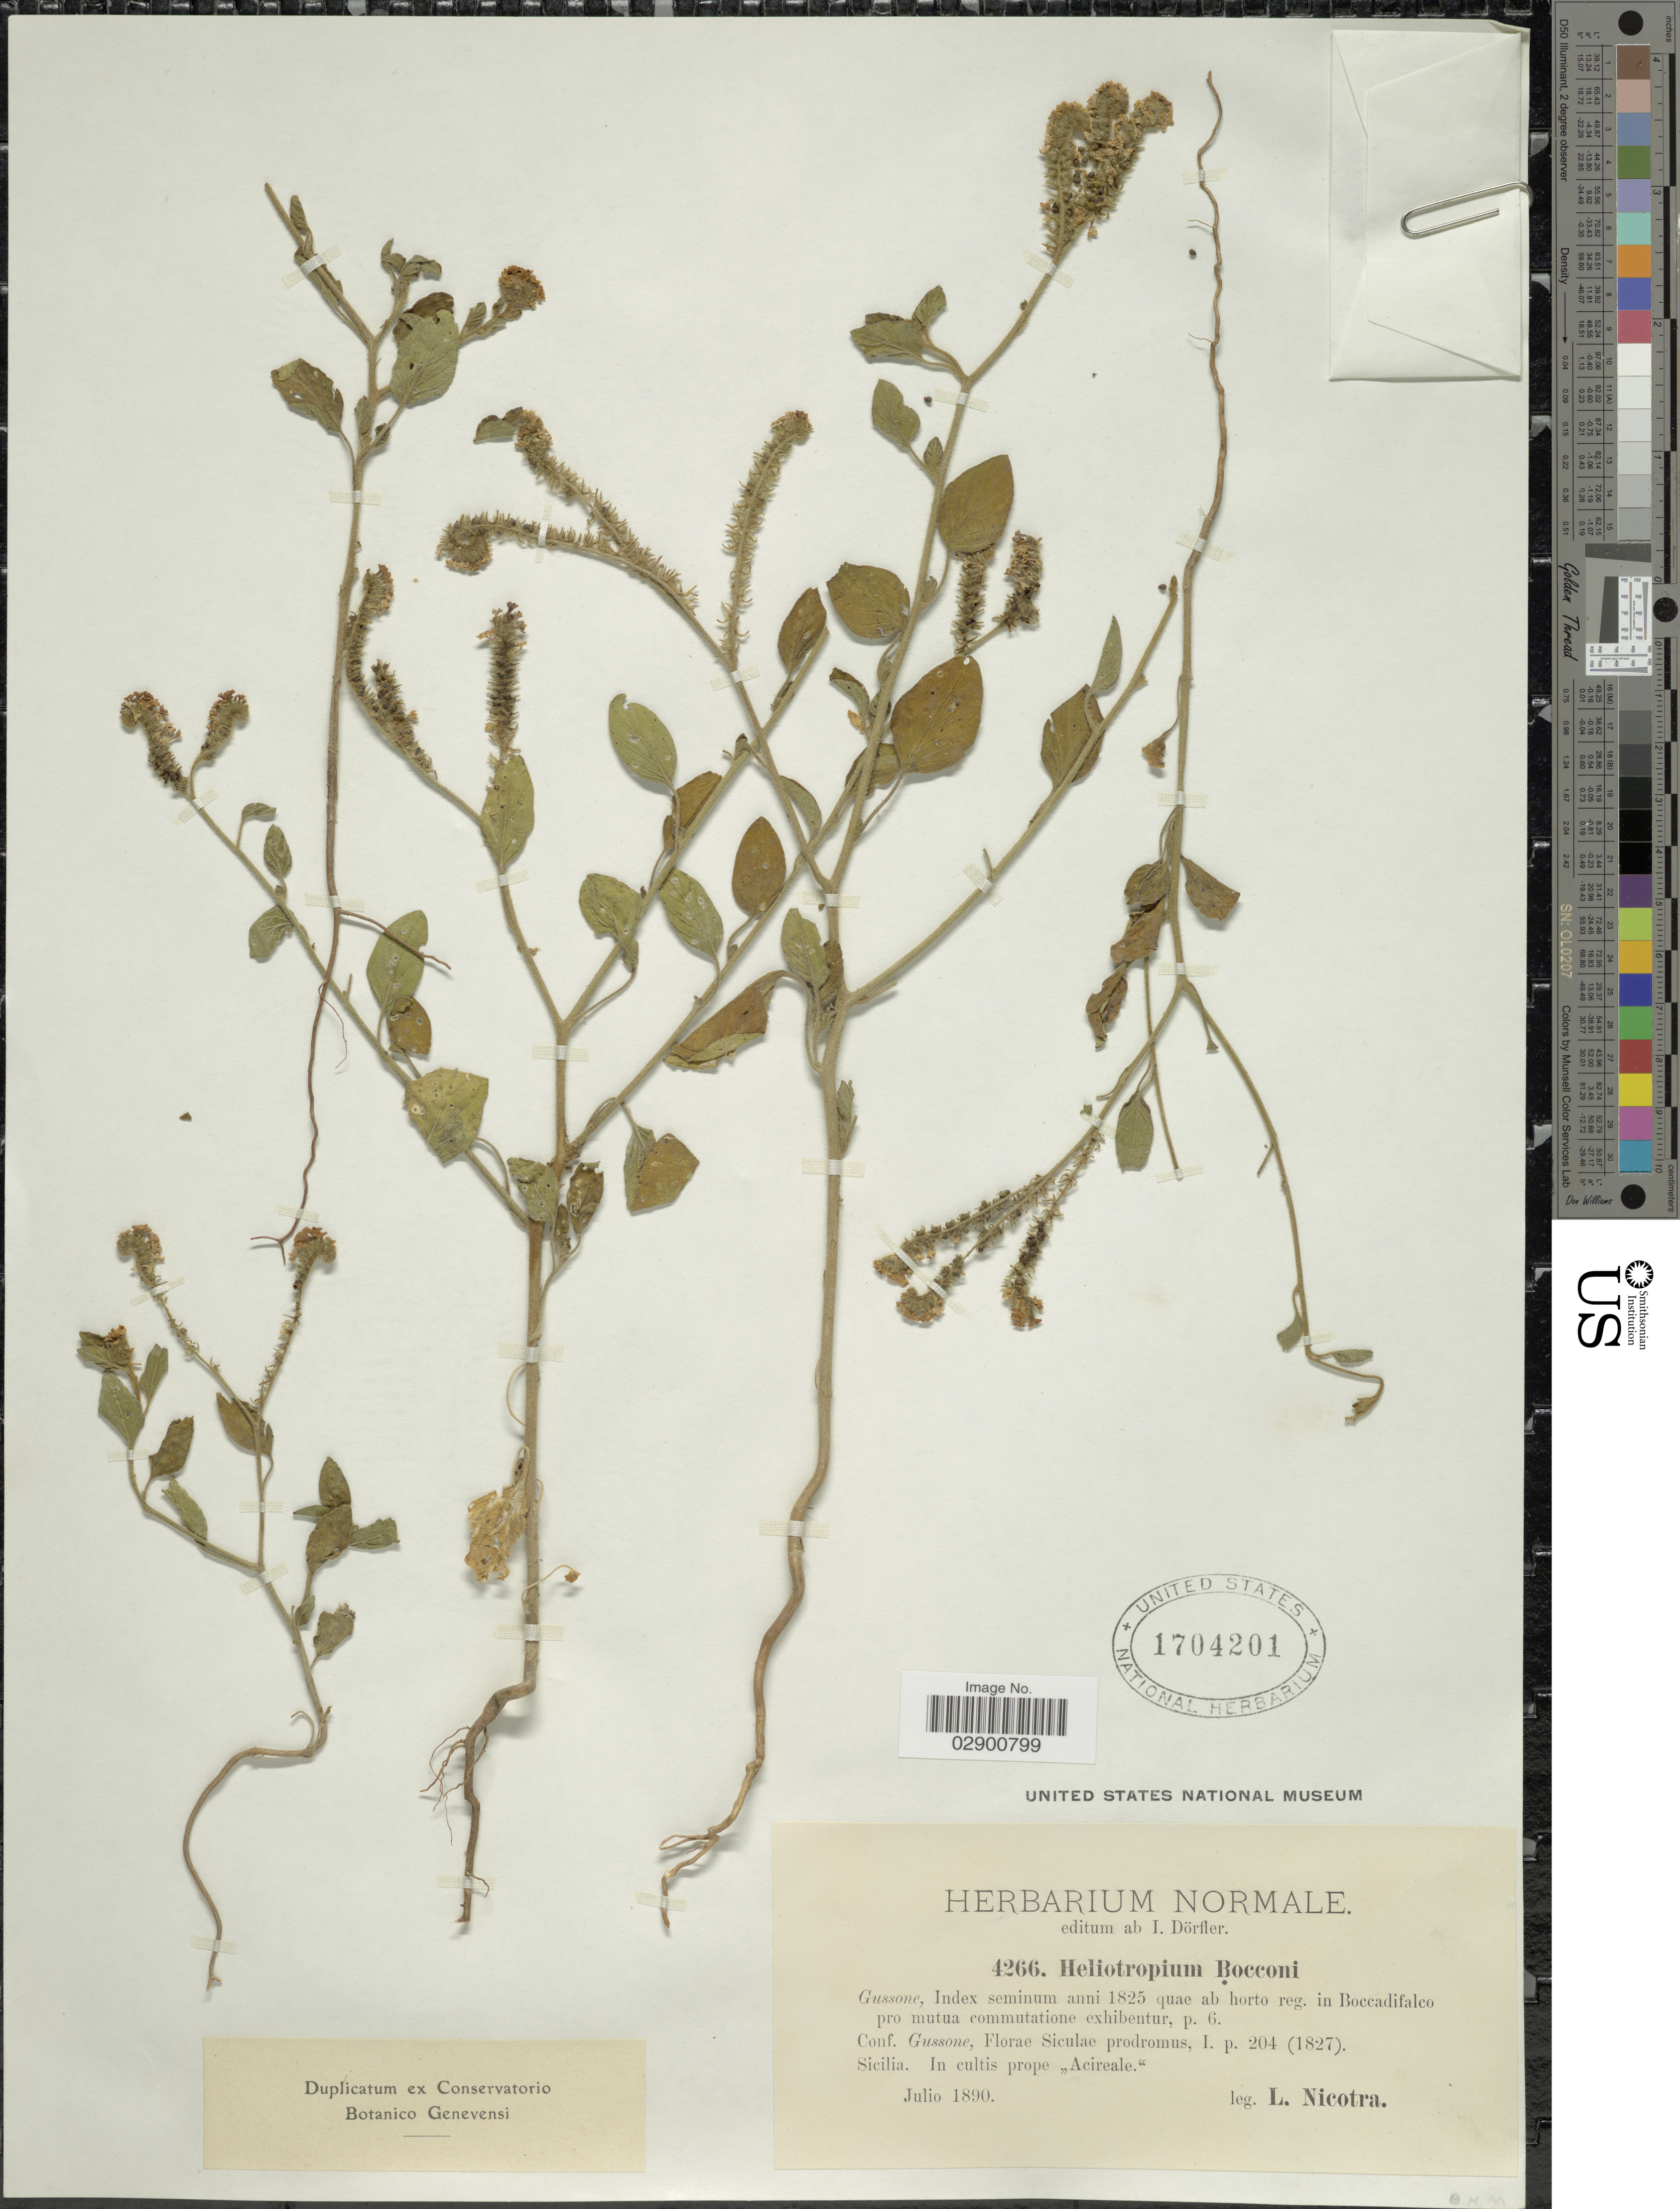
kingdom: Plantae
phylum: Tracheophyta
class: Magnoliopsida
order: Boraginales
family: Heliotropiaceae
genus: Heliotropium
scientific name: Heliotropium suaveolens subsp. bocconei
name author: (Gussone) Brummitt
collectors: L. Nicotra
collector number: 4266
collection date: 1890-07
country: Italy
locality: Sicilia. In cultis prope "Acireale".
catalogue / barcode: US 1704201